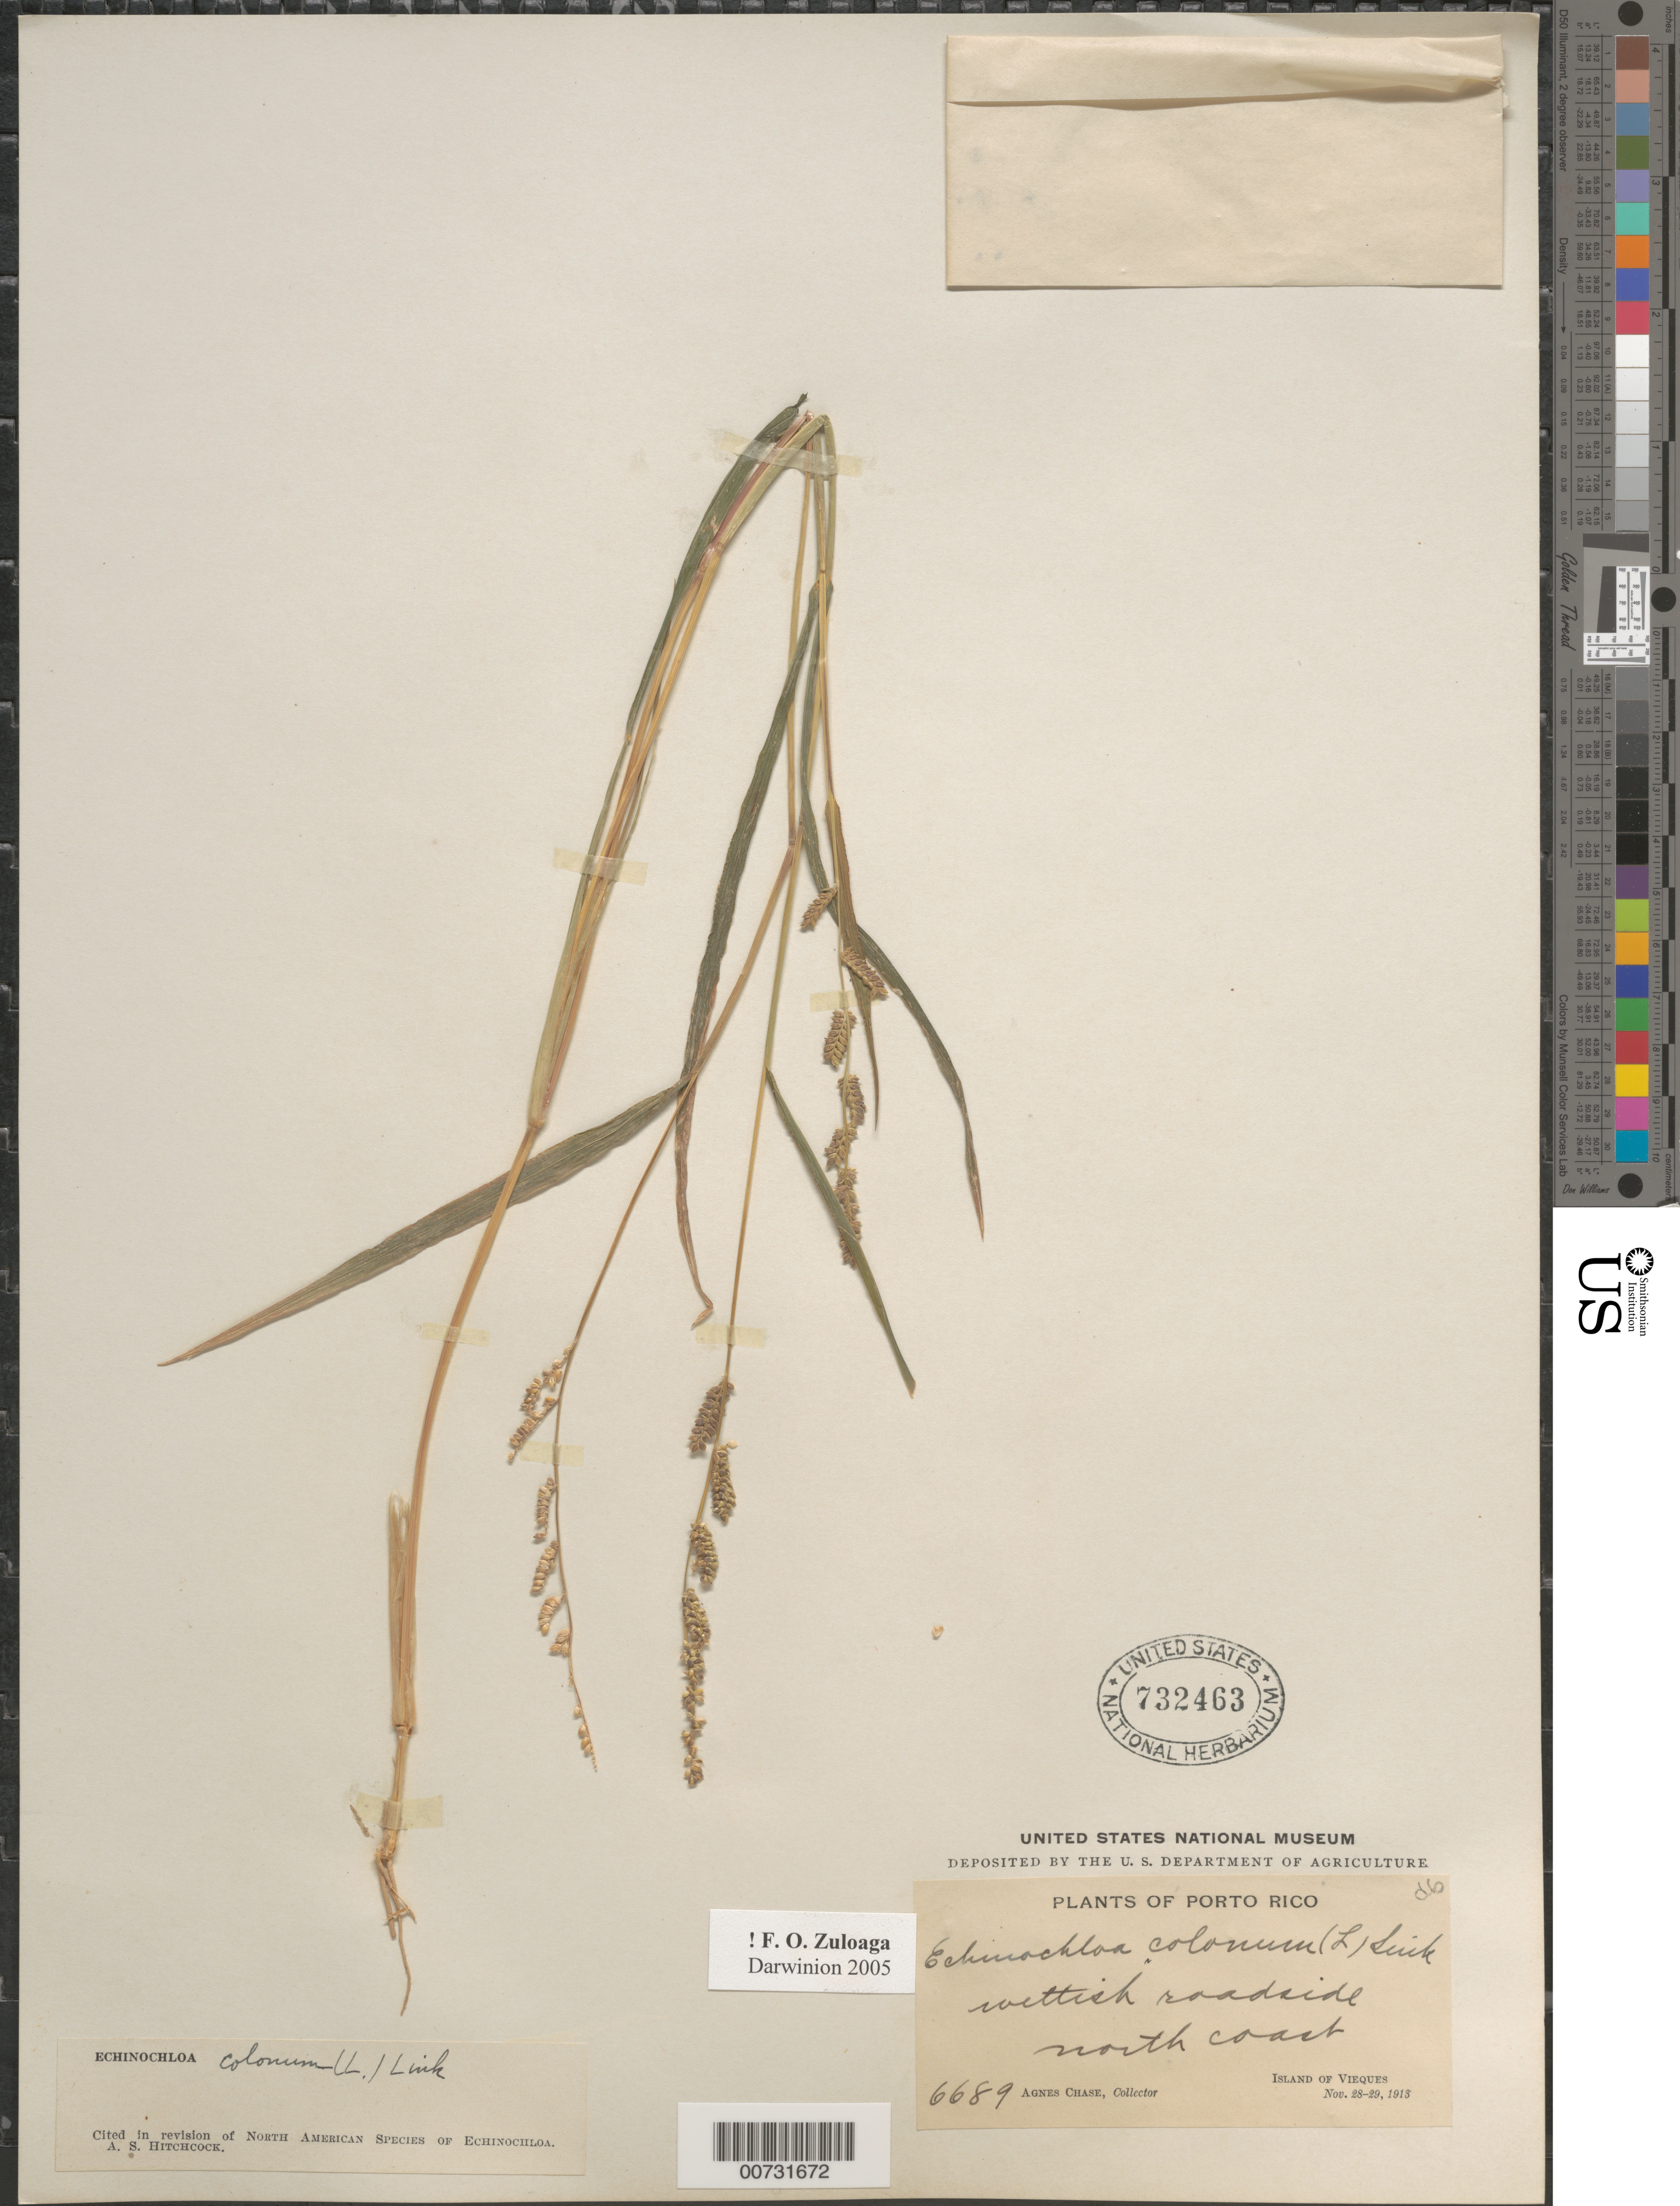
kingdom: Plantae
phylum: Tracheophyta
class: Liliopsida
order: Poales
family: Poaceae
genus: Echinochloa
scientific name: Echinochloa colona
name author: (L.) Link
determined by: Hitchcock, Albert S.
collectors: A. Chase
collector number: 6689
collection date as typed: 28 Nov 1913 to 29 Nov 1913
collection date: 1913-11-28/1913-11-29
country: Puerto Rico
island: Vieques I.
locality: North Coast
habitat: Wettish roadside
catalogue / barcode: US 732463